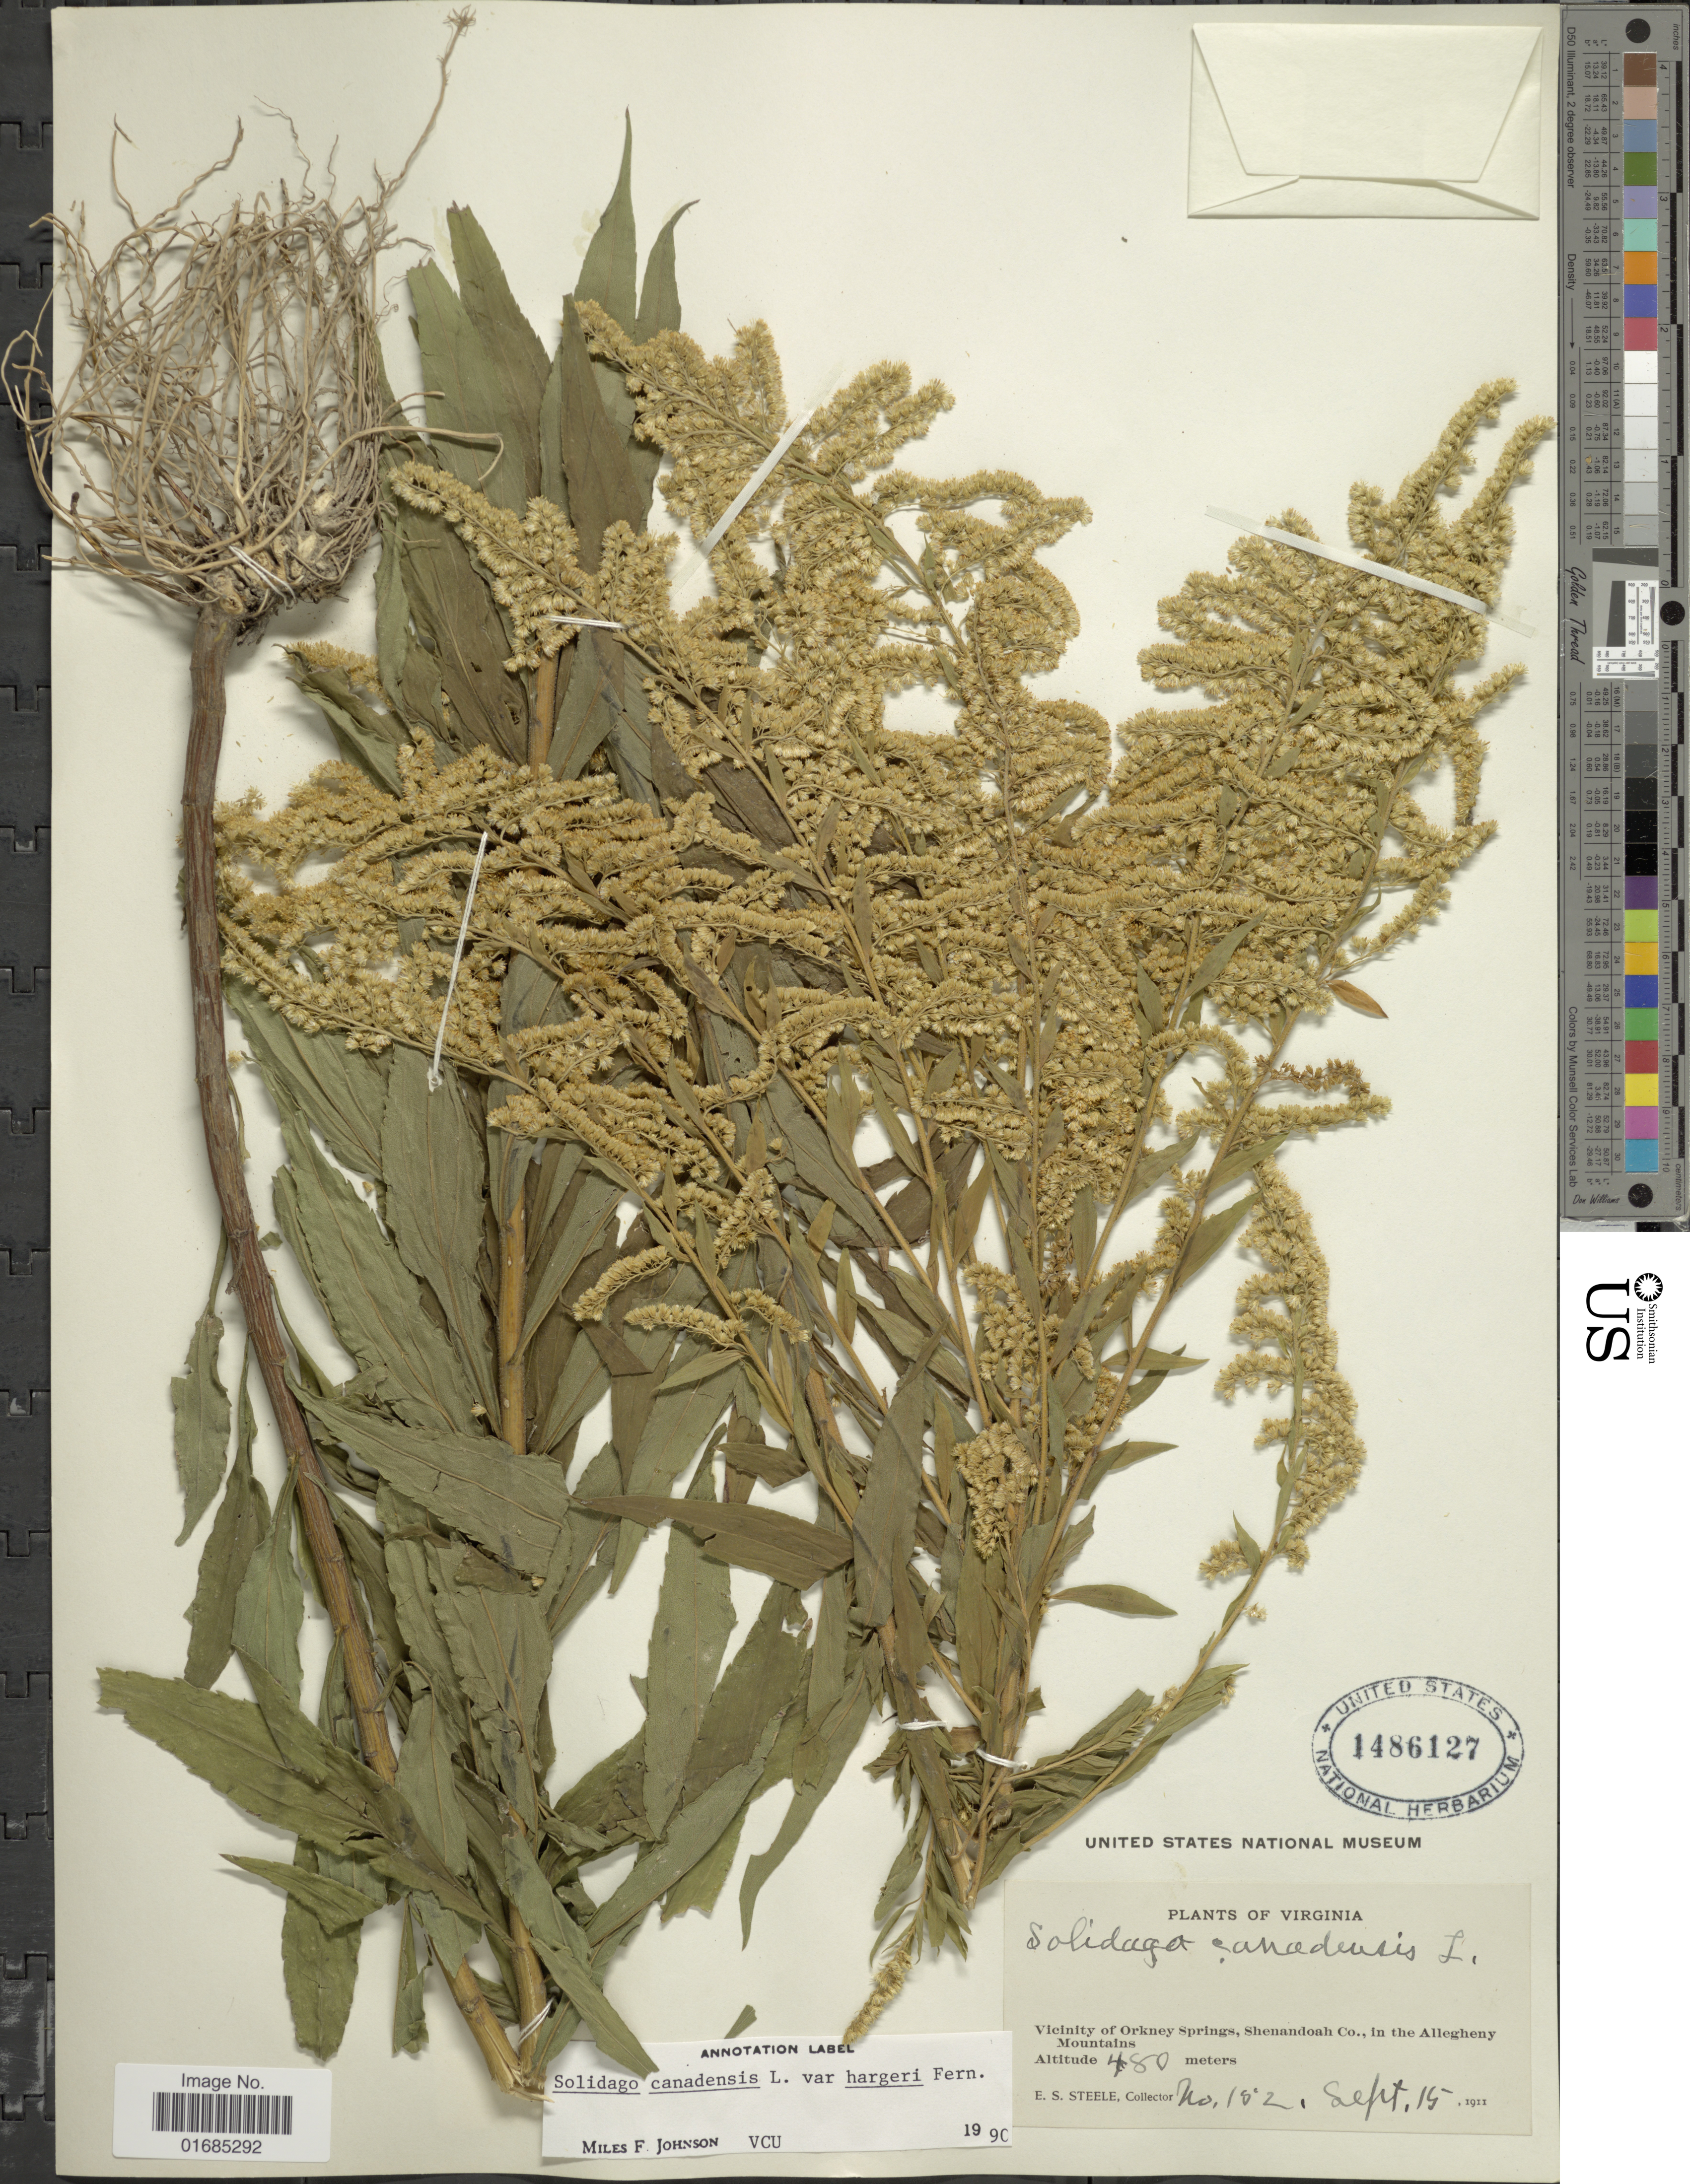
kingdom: Plantae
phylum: Tracheophyta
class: Magnoliopsida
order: Asterales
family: Asteraceae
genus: Solidago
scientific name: Solidago canadensis var. canadensis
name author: L.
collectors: E. Steele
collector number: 152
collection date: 1911-09-15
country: United States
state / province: Virginia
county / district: Shenandoah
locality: Vicinity of Orkney Springs, Shenandoah Co., in the Allegheny Mountains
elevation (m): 480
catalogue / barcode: US 1486127